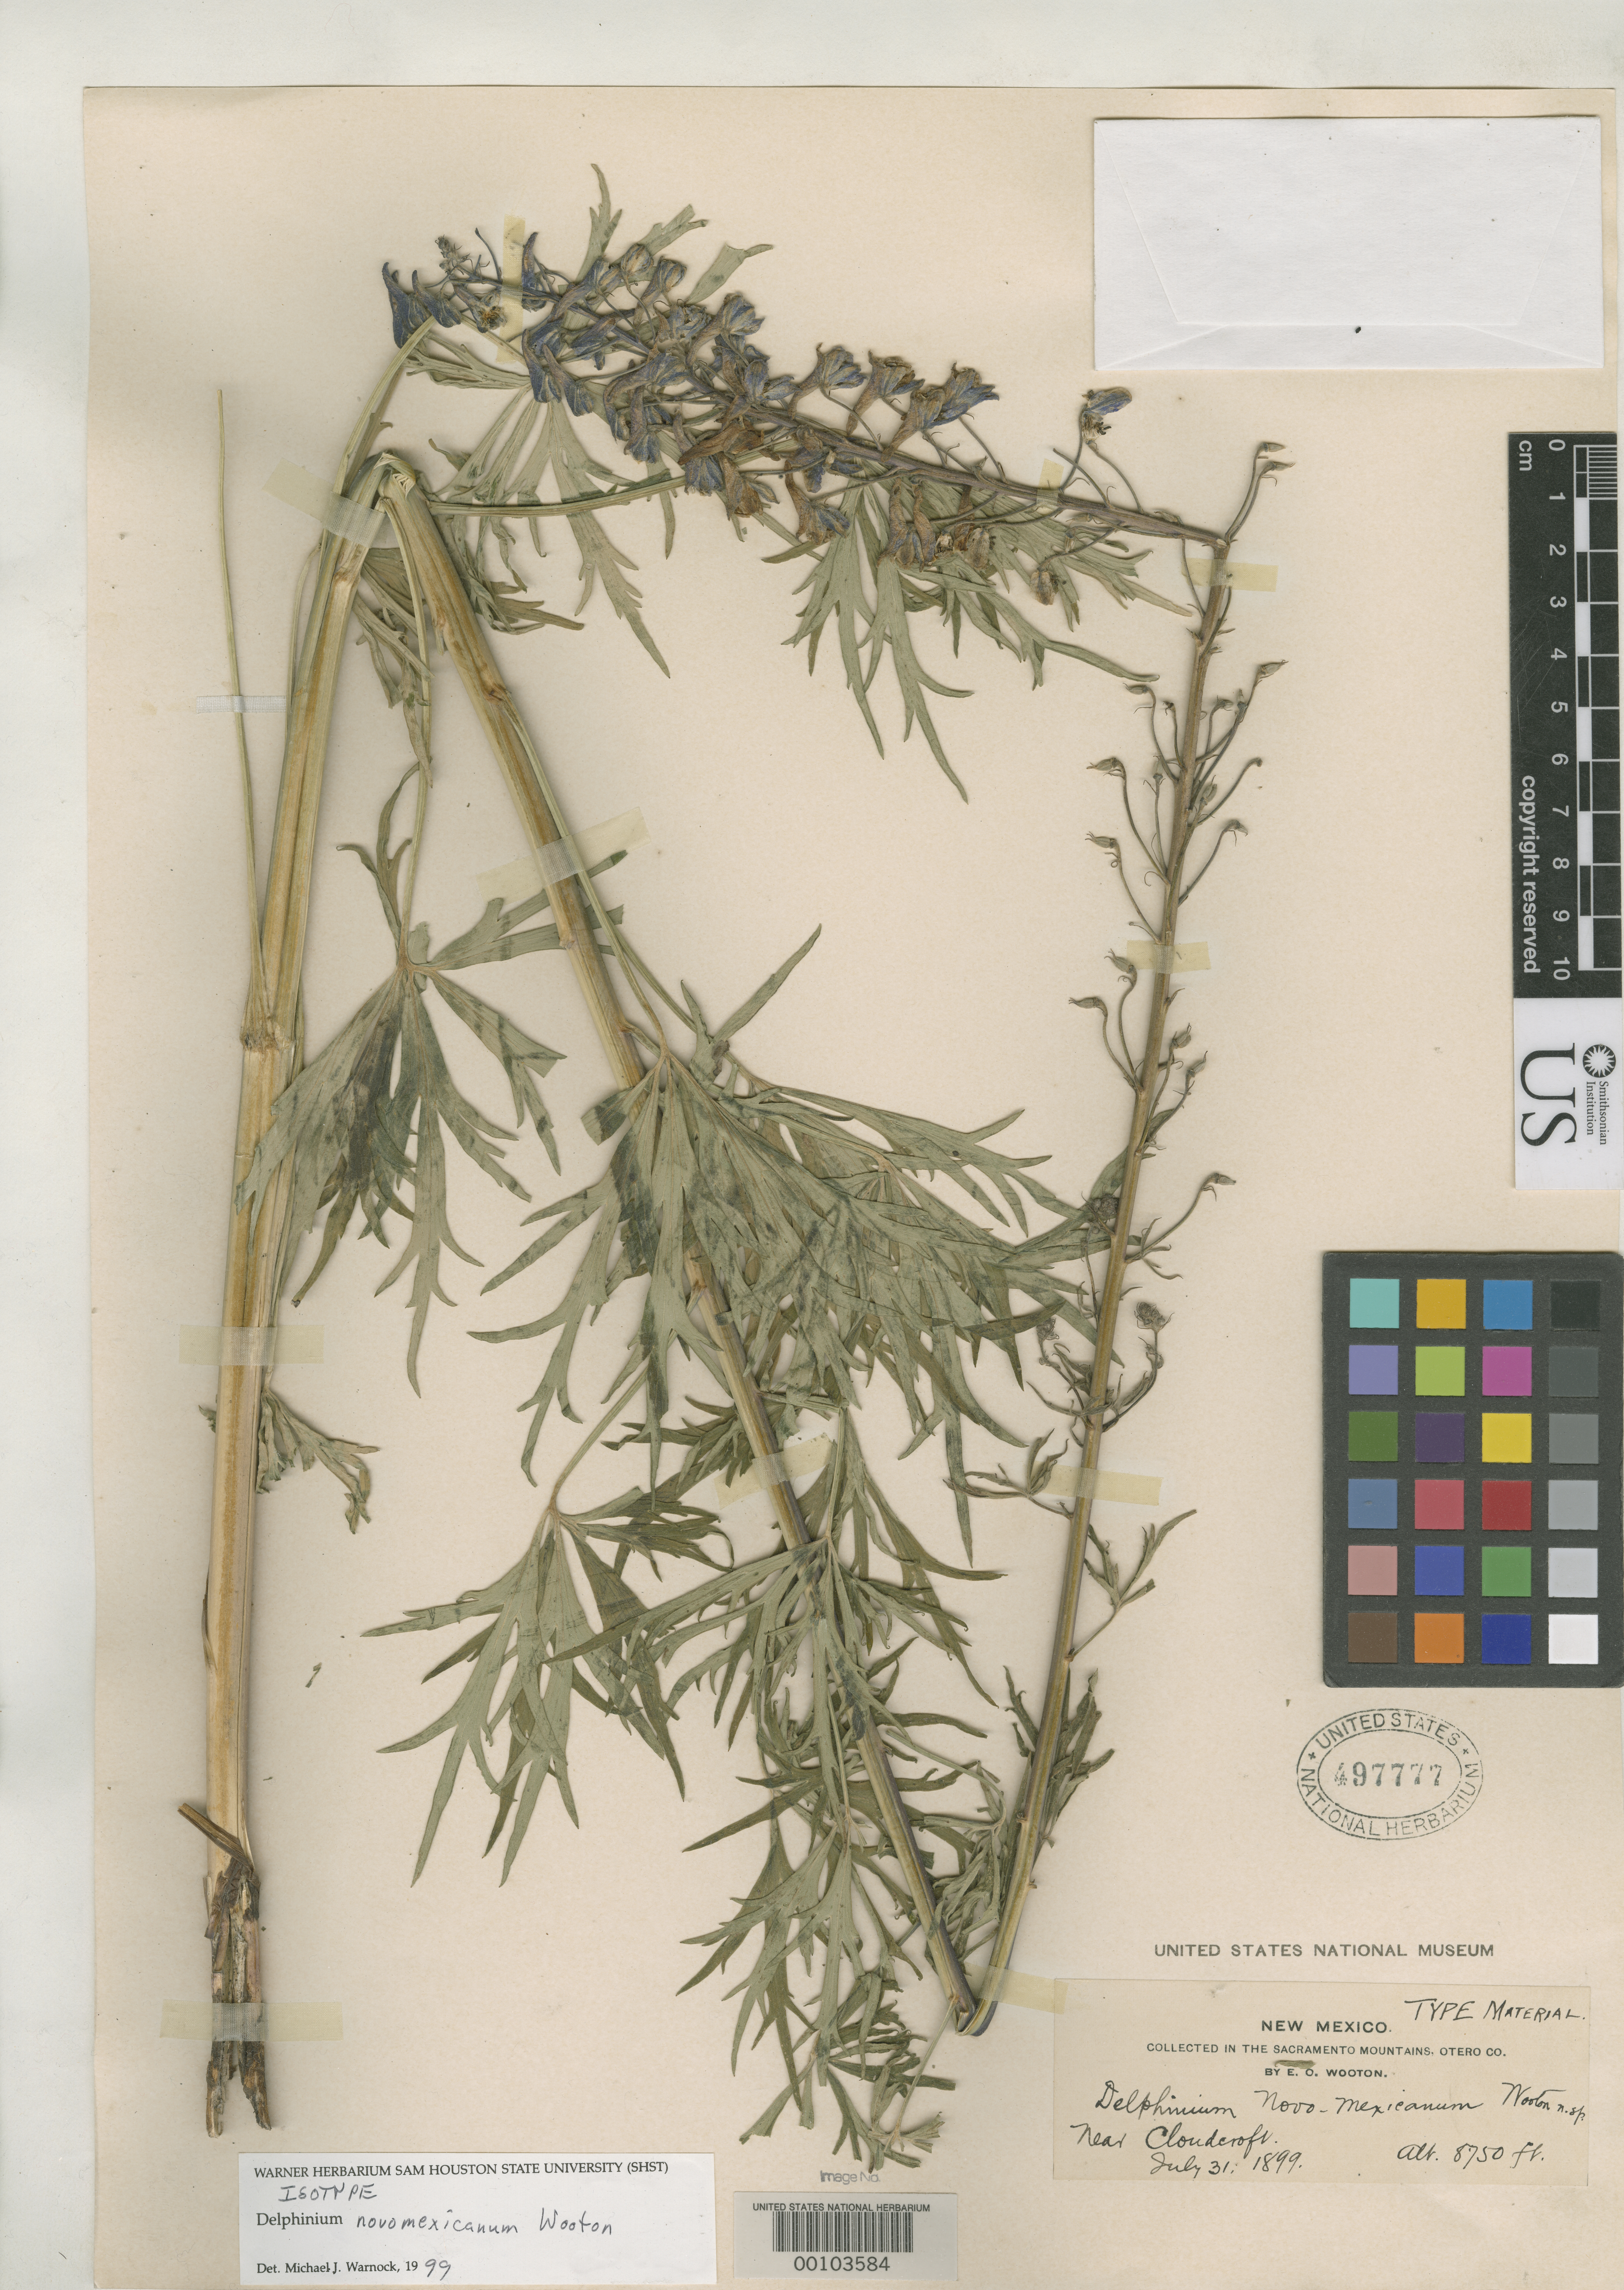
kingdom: Plantae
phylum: Tracheophyta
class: Magnoliopsida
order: Ranunculales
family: Ranunculaceae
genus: Delphinium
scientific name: Delphinium novomexicanum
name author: Wooton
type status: Isotype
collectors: E. O. Wooton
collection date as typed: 31 Jul 1899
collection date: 1899-07-31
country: United States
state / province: New Mexico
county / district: Otero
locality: Near Coloudcroft.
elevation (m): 2700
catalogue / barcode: US 497777